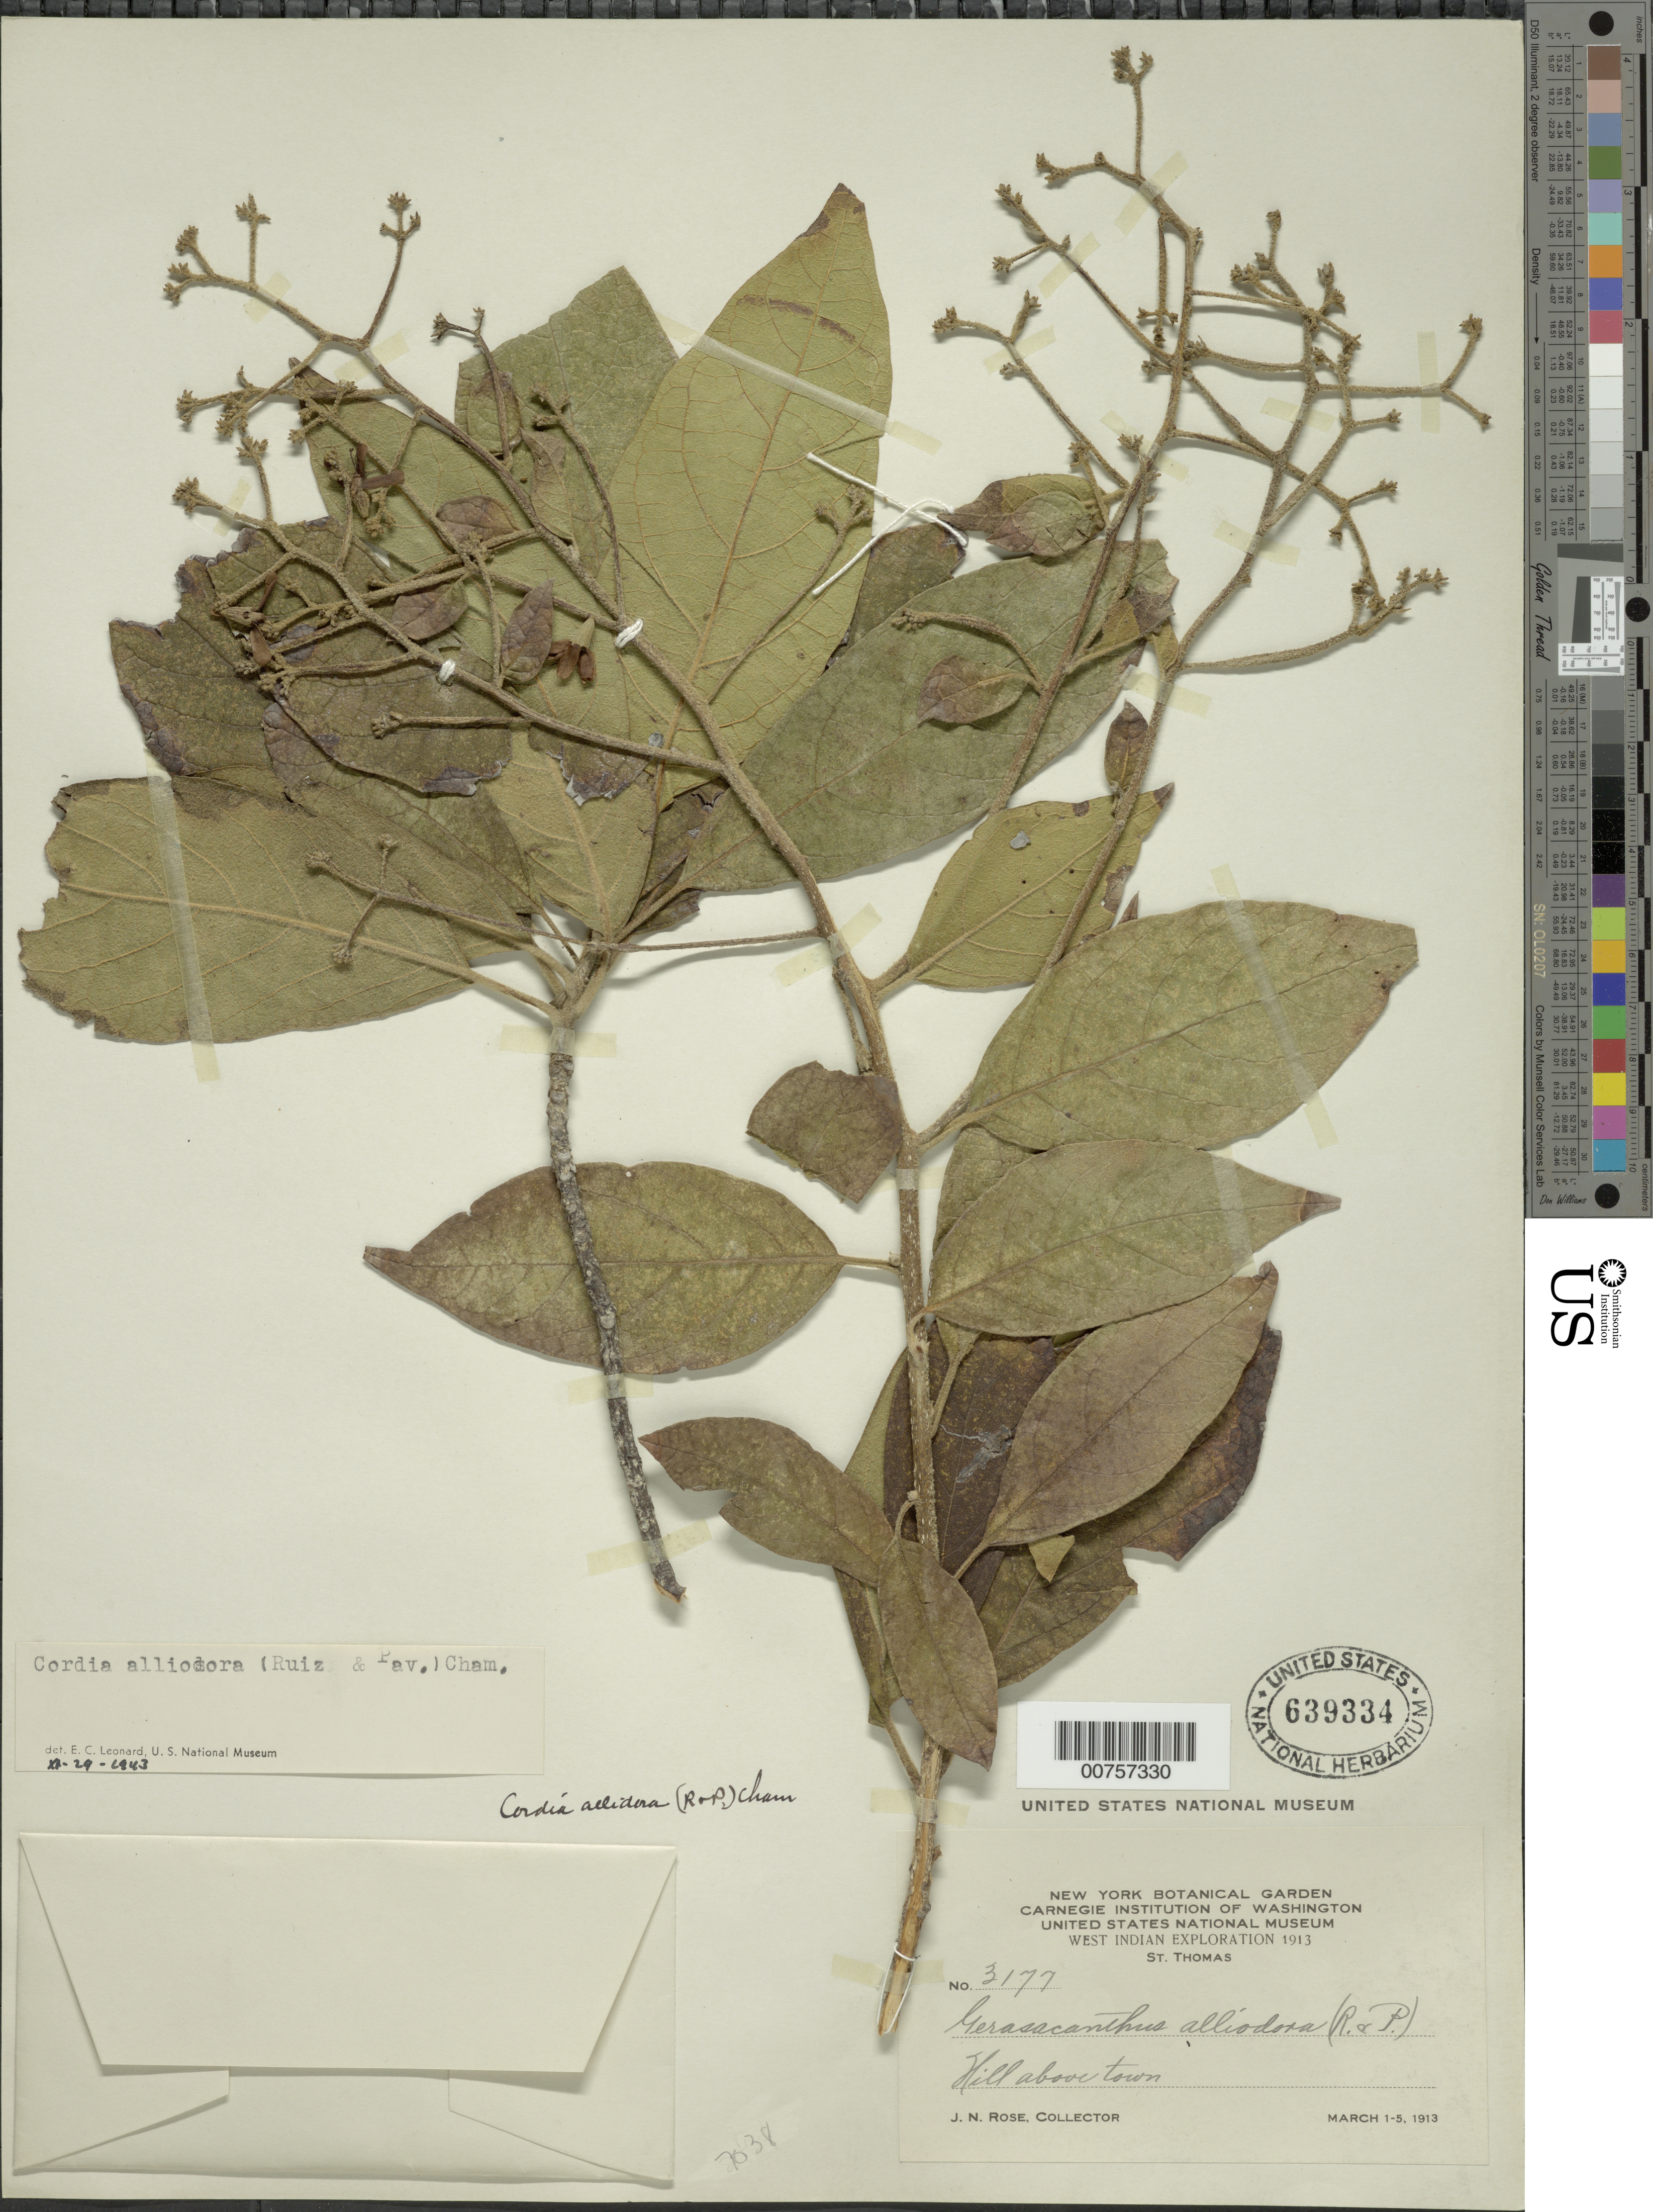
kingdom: Plantae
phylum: Tracheophyta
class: Magnoliopsida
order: Boraginales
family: Cordiaceae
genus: Cordia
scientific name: Cordia alliodora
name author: (Ruiz & Pav.) Oken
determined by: Leonard, Emery C., (US)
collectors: J. N. Rose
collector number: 3177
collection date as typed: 01 Mar 1913 to 05 Mar 1913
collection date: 1913-03-01/1913-03-05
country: U.S. Virgin Islands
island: St. Thomas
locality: Hill about town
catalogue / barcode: US 639334